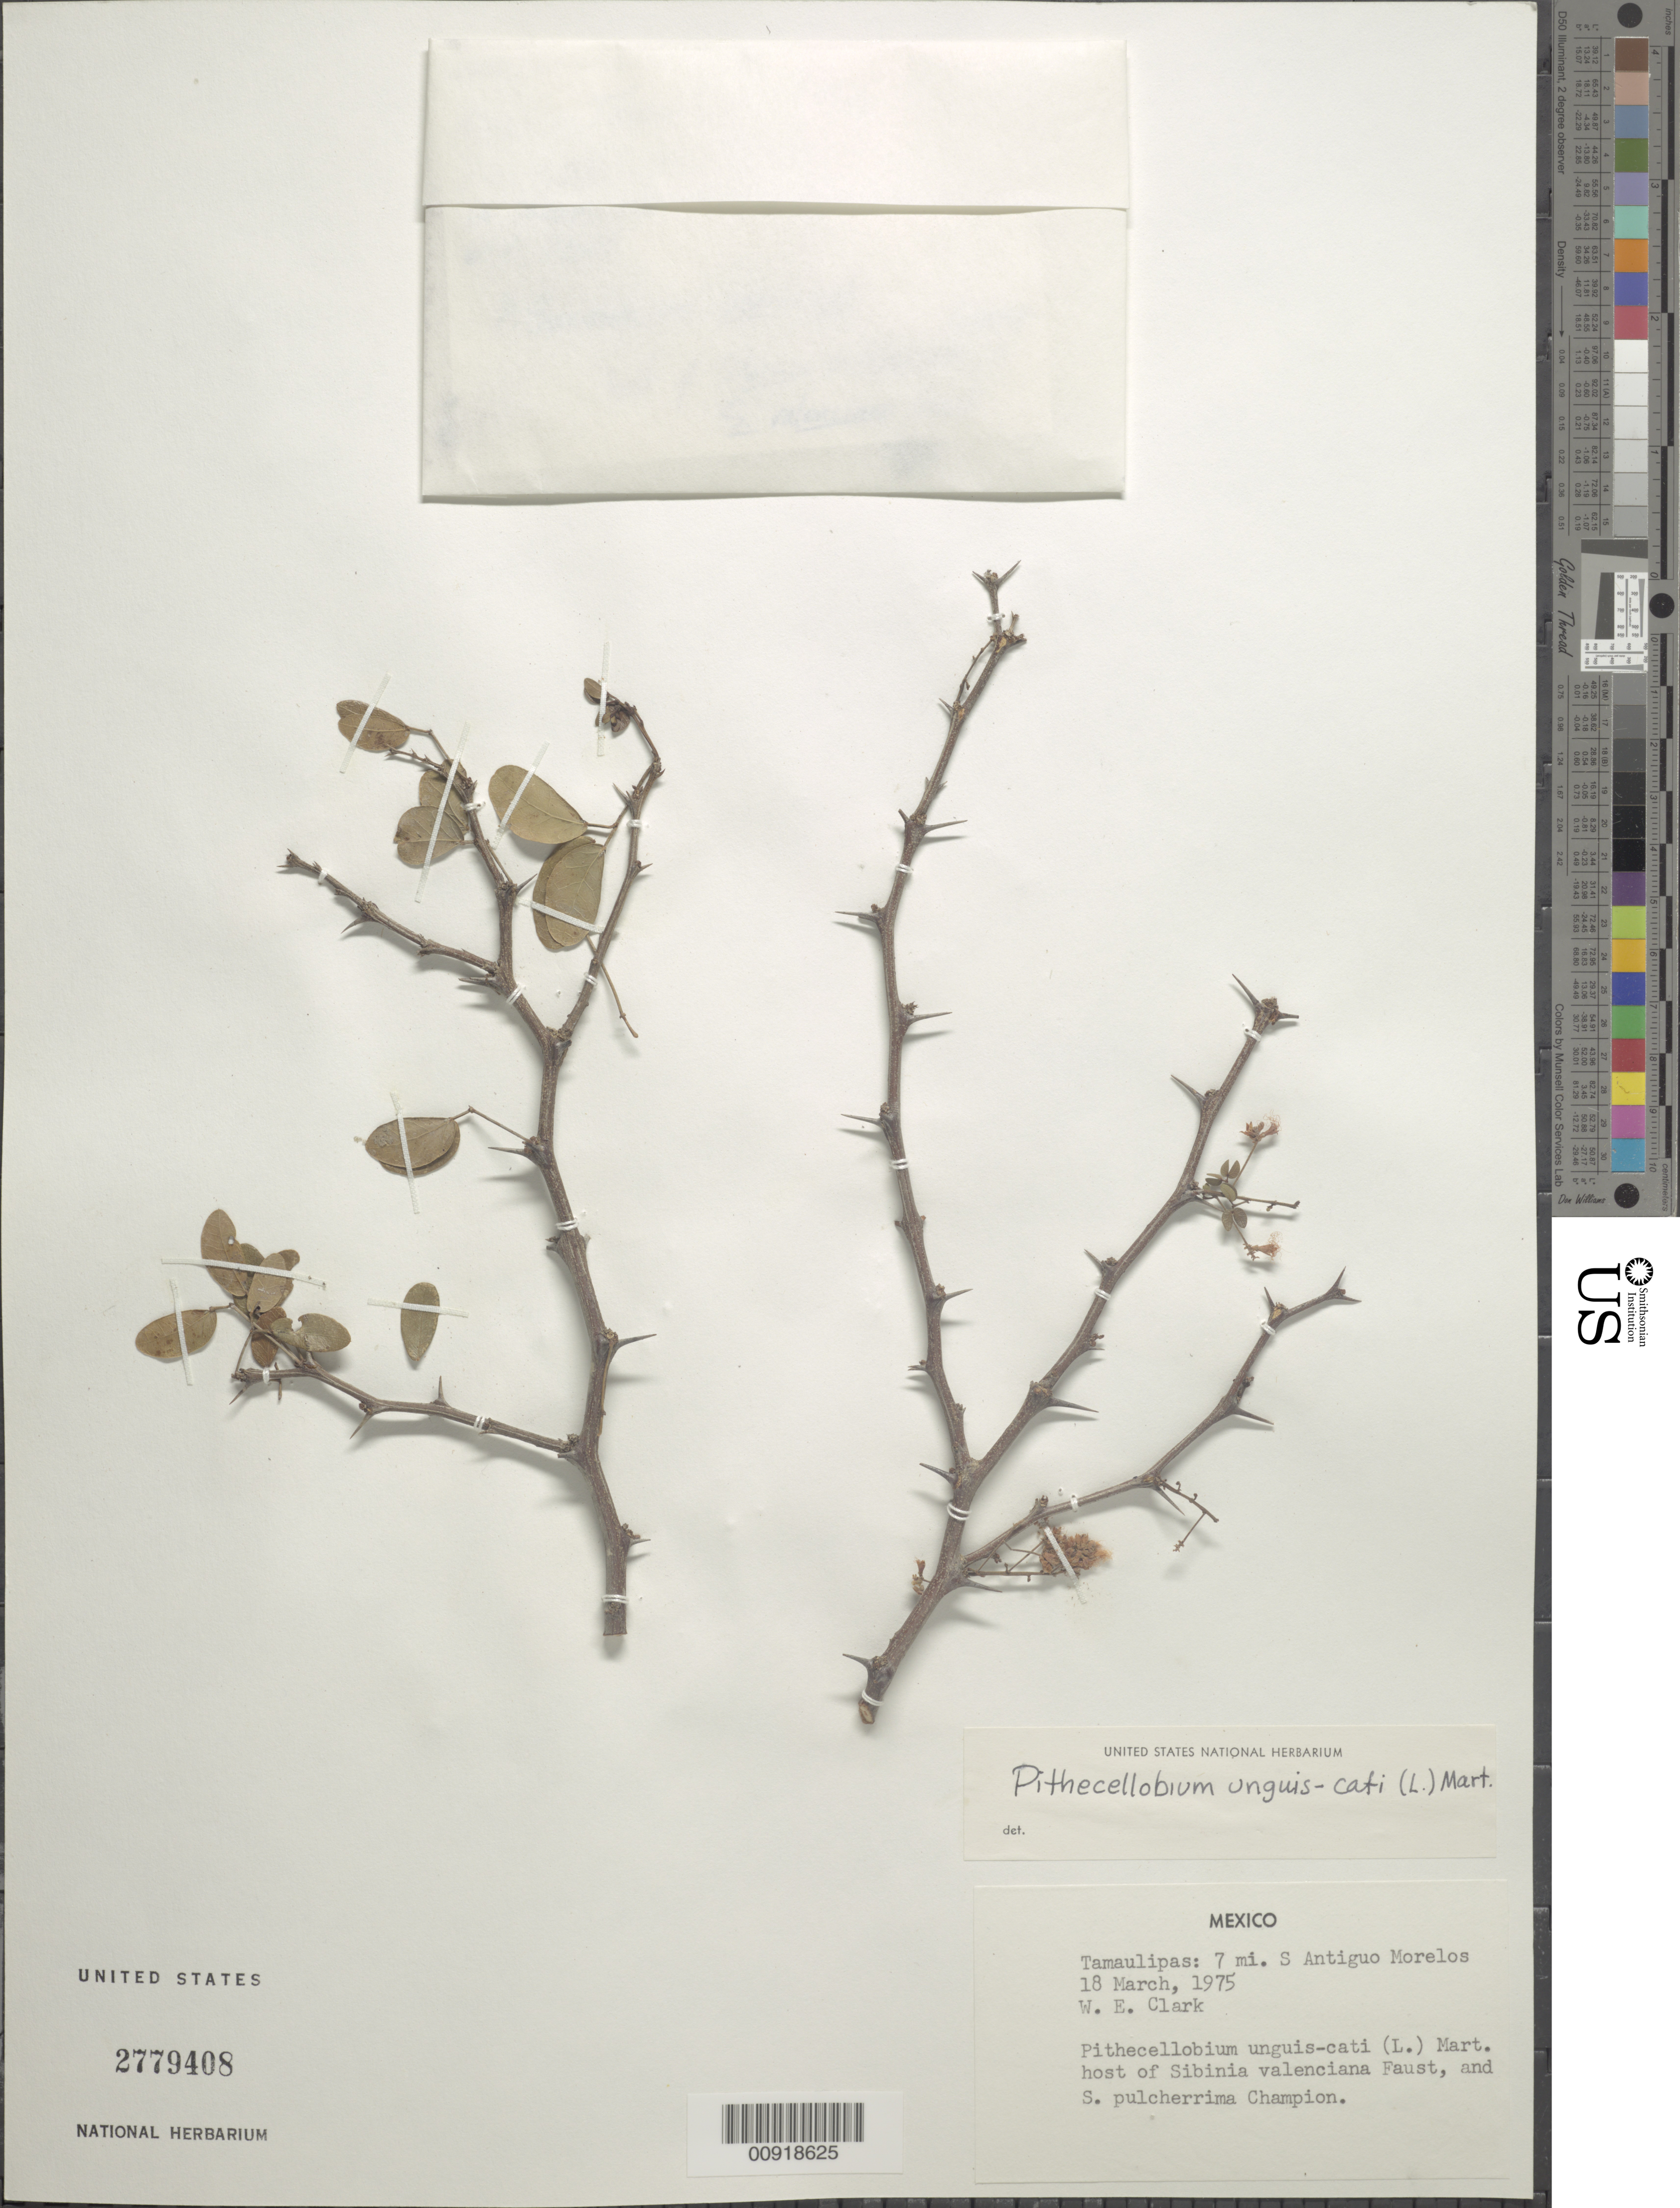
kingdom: Plantae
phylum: Tracheophyta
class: Magnoliopsida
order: Fabales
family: Fabaceae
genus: Pithecellobium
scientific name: Pithecellobium unguis-cati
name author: (L.) Benth.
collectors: Clark, W. E.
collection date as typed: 18 Mar 1975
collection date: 1975-03-18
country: Mexico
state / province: Tamaulipas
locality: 7 mi. S Antiguo Morelos.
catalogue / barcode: US 2779408